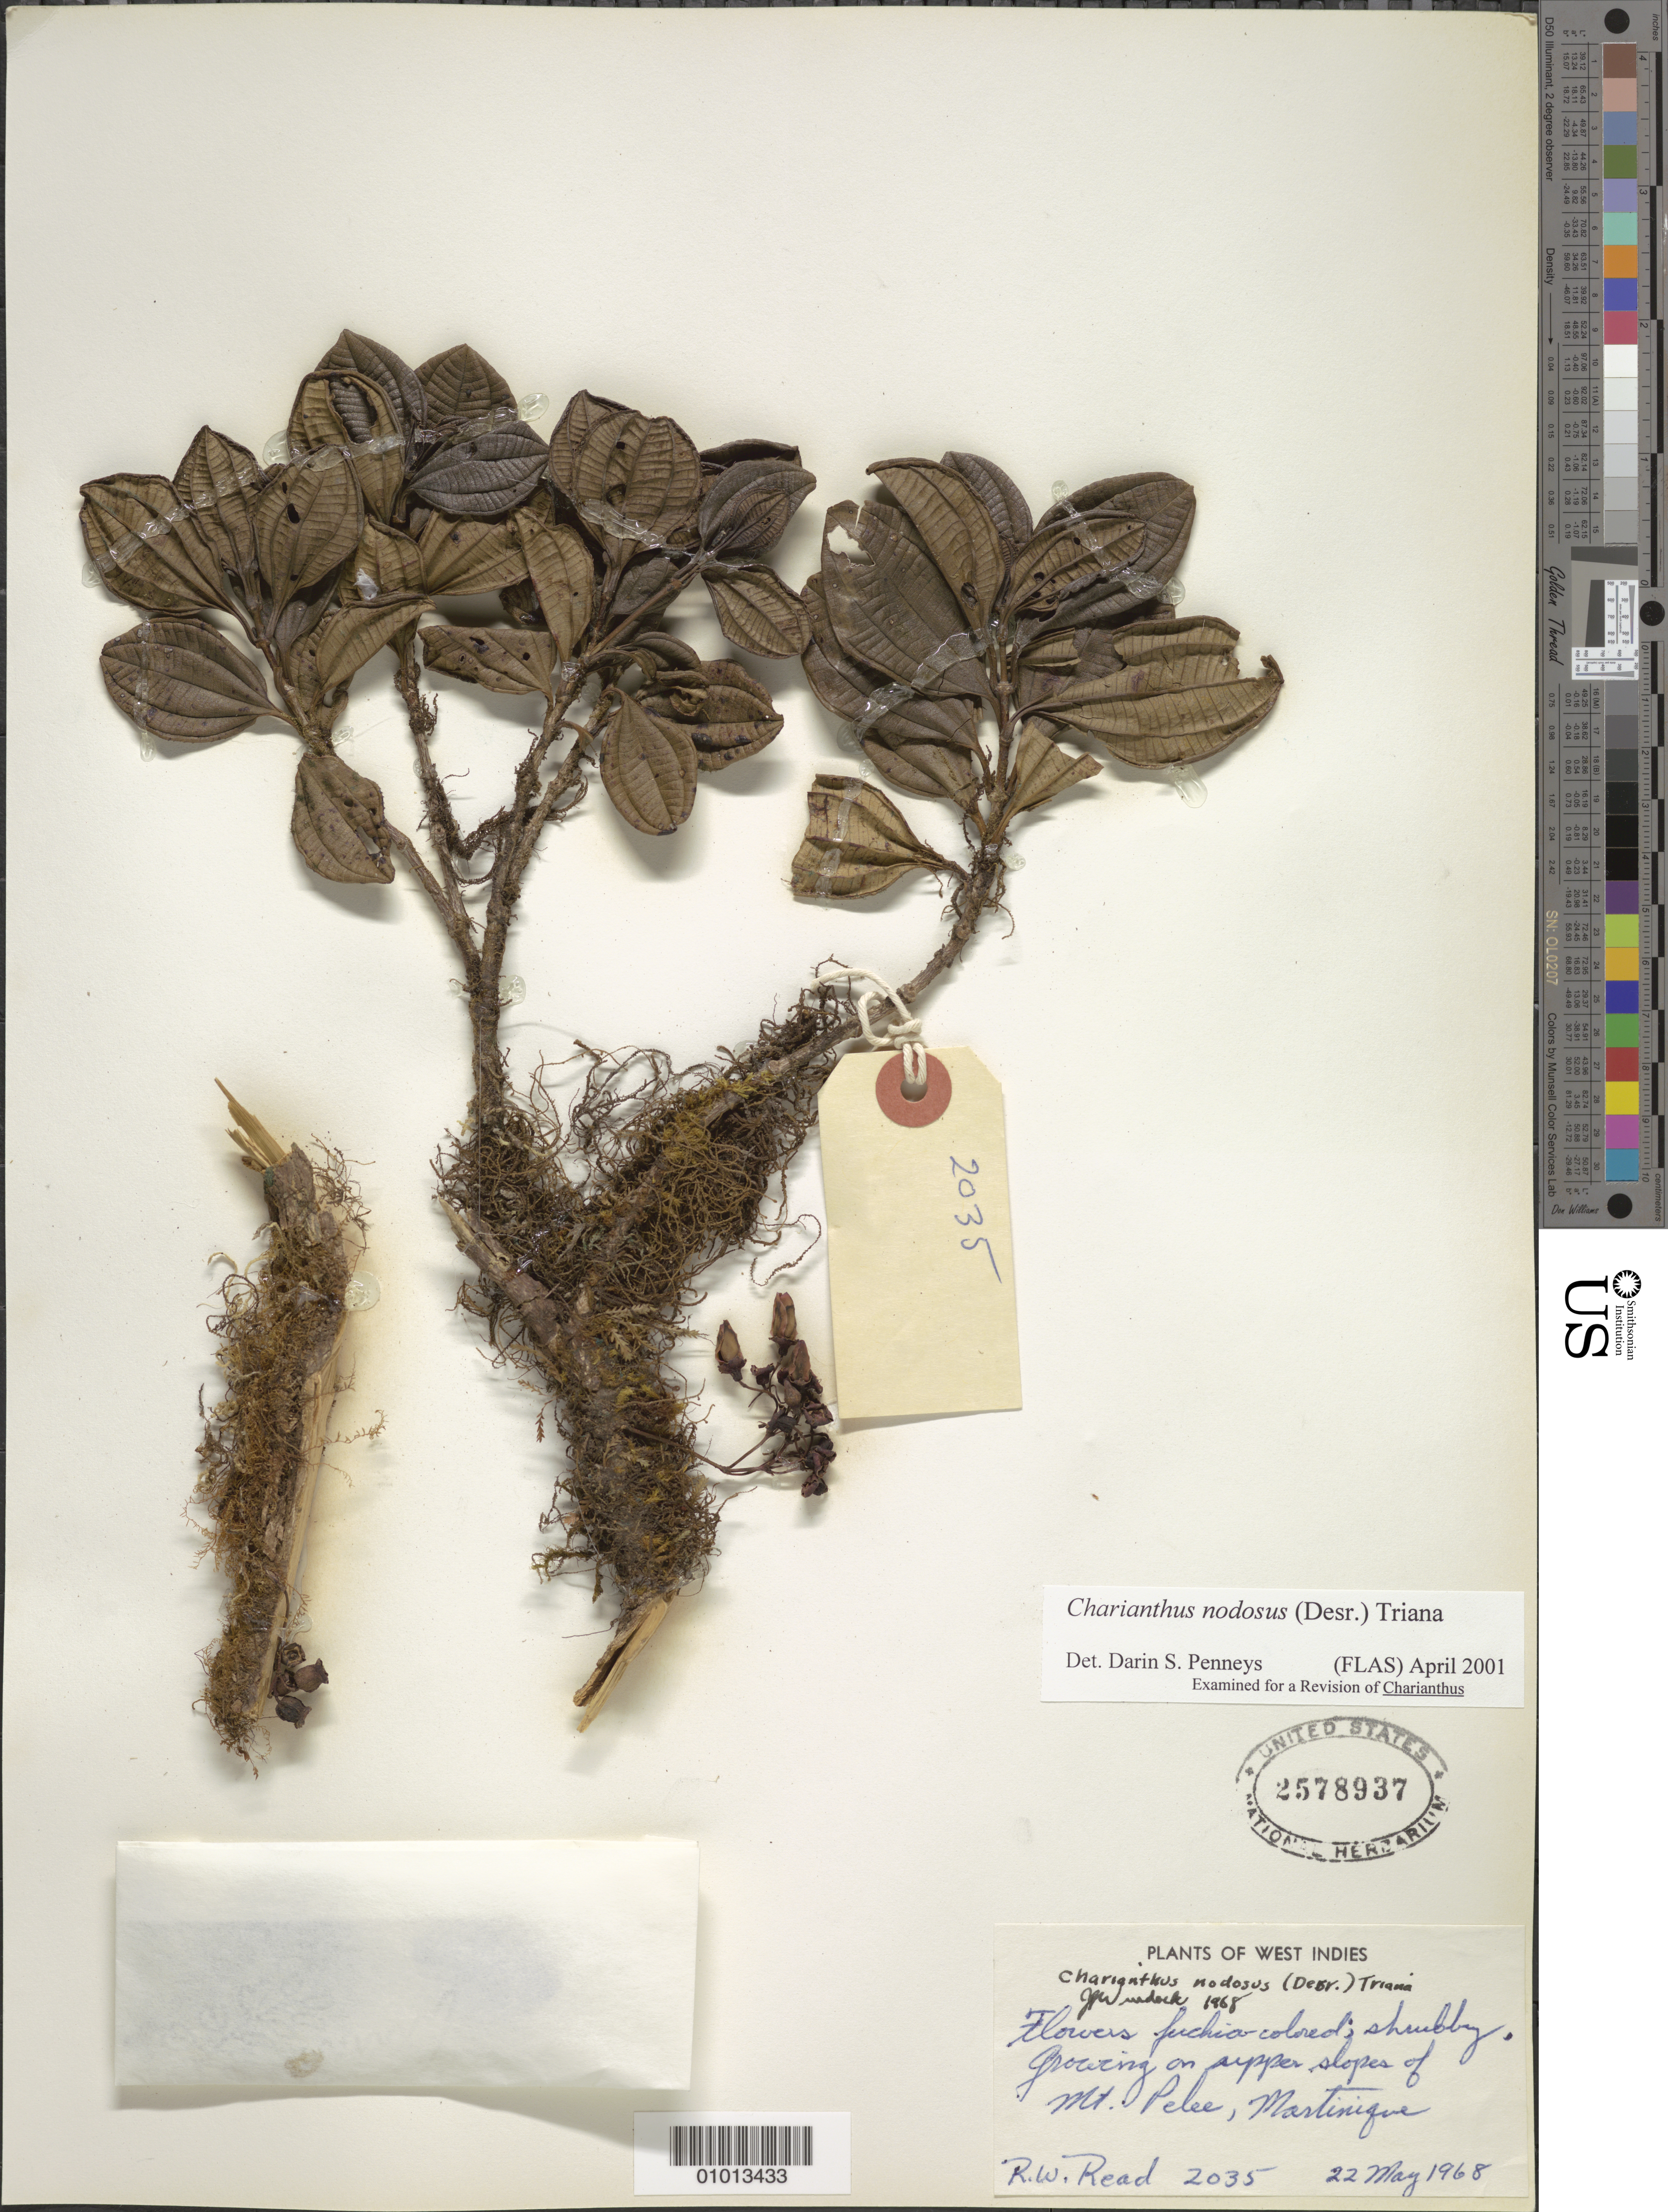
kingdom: Plantae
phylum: Tracheophyta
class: Magnoliopsida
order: Myrtales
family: Melastomataceae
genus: Charianthus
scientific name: Charianthus nodosus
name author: (Desr.) Triana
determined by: Penneys, D. S.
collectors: R. W. Read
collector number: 2035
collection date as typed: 22 May 1968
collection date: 1968-05-22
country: Martinique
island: Martinique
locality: Mt. Pelee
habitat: Growing on upper slopes of mountain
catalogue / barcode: US 2578937